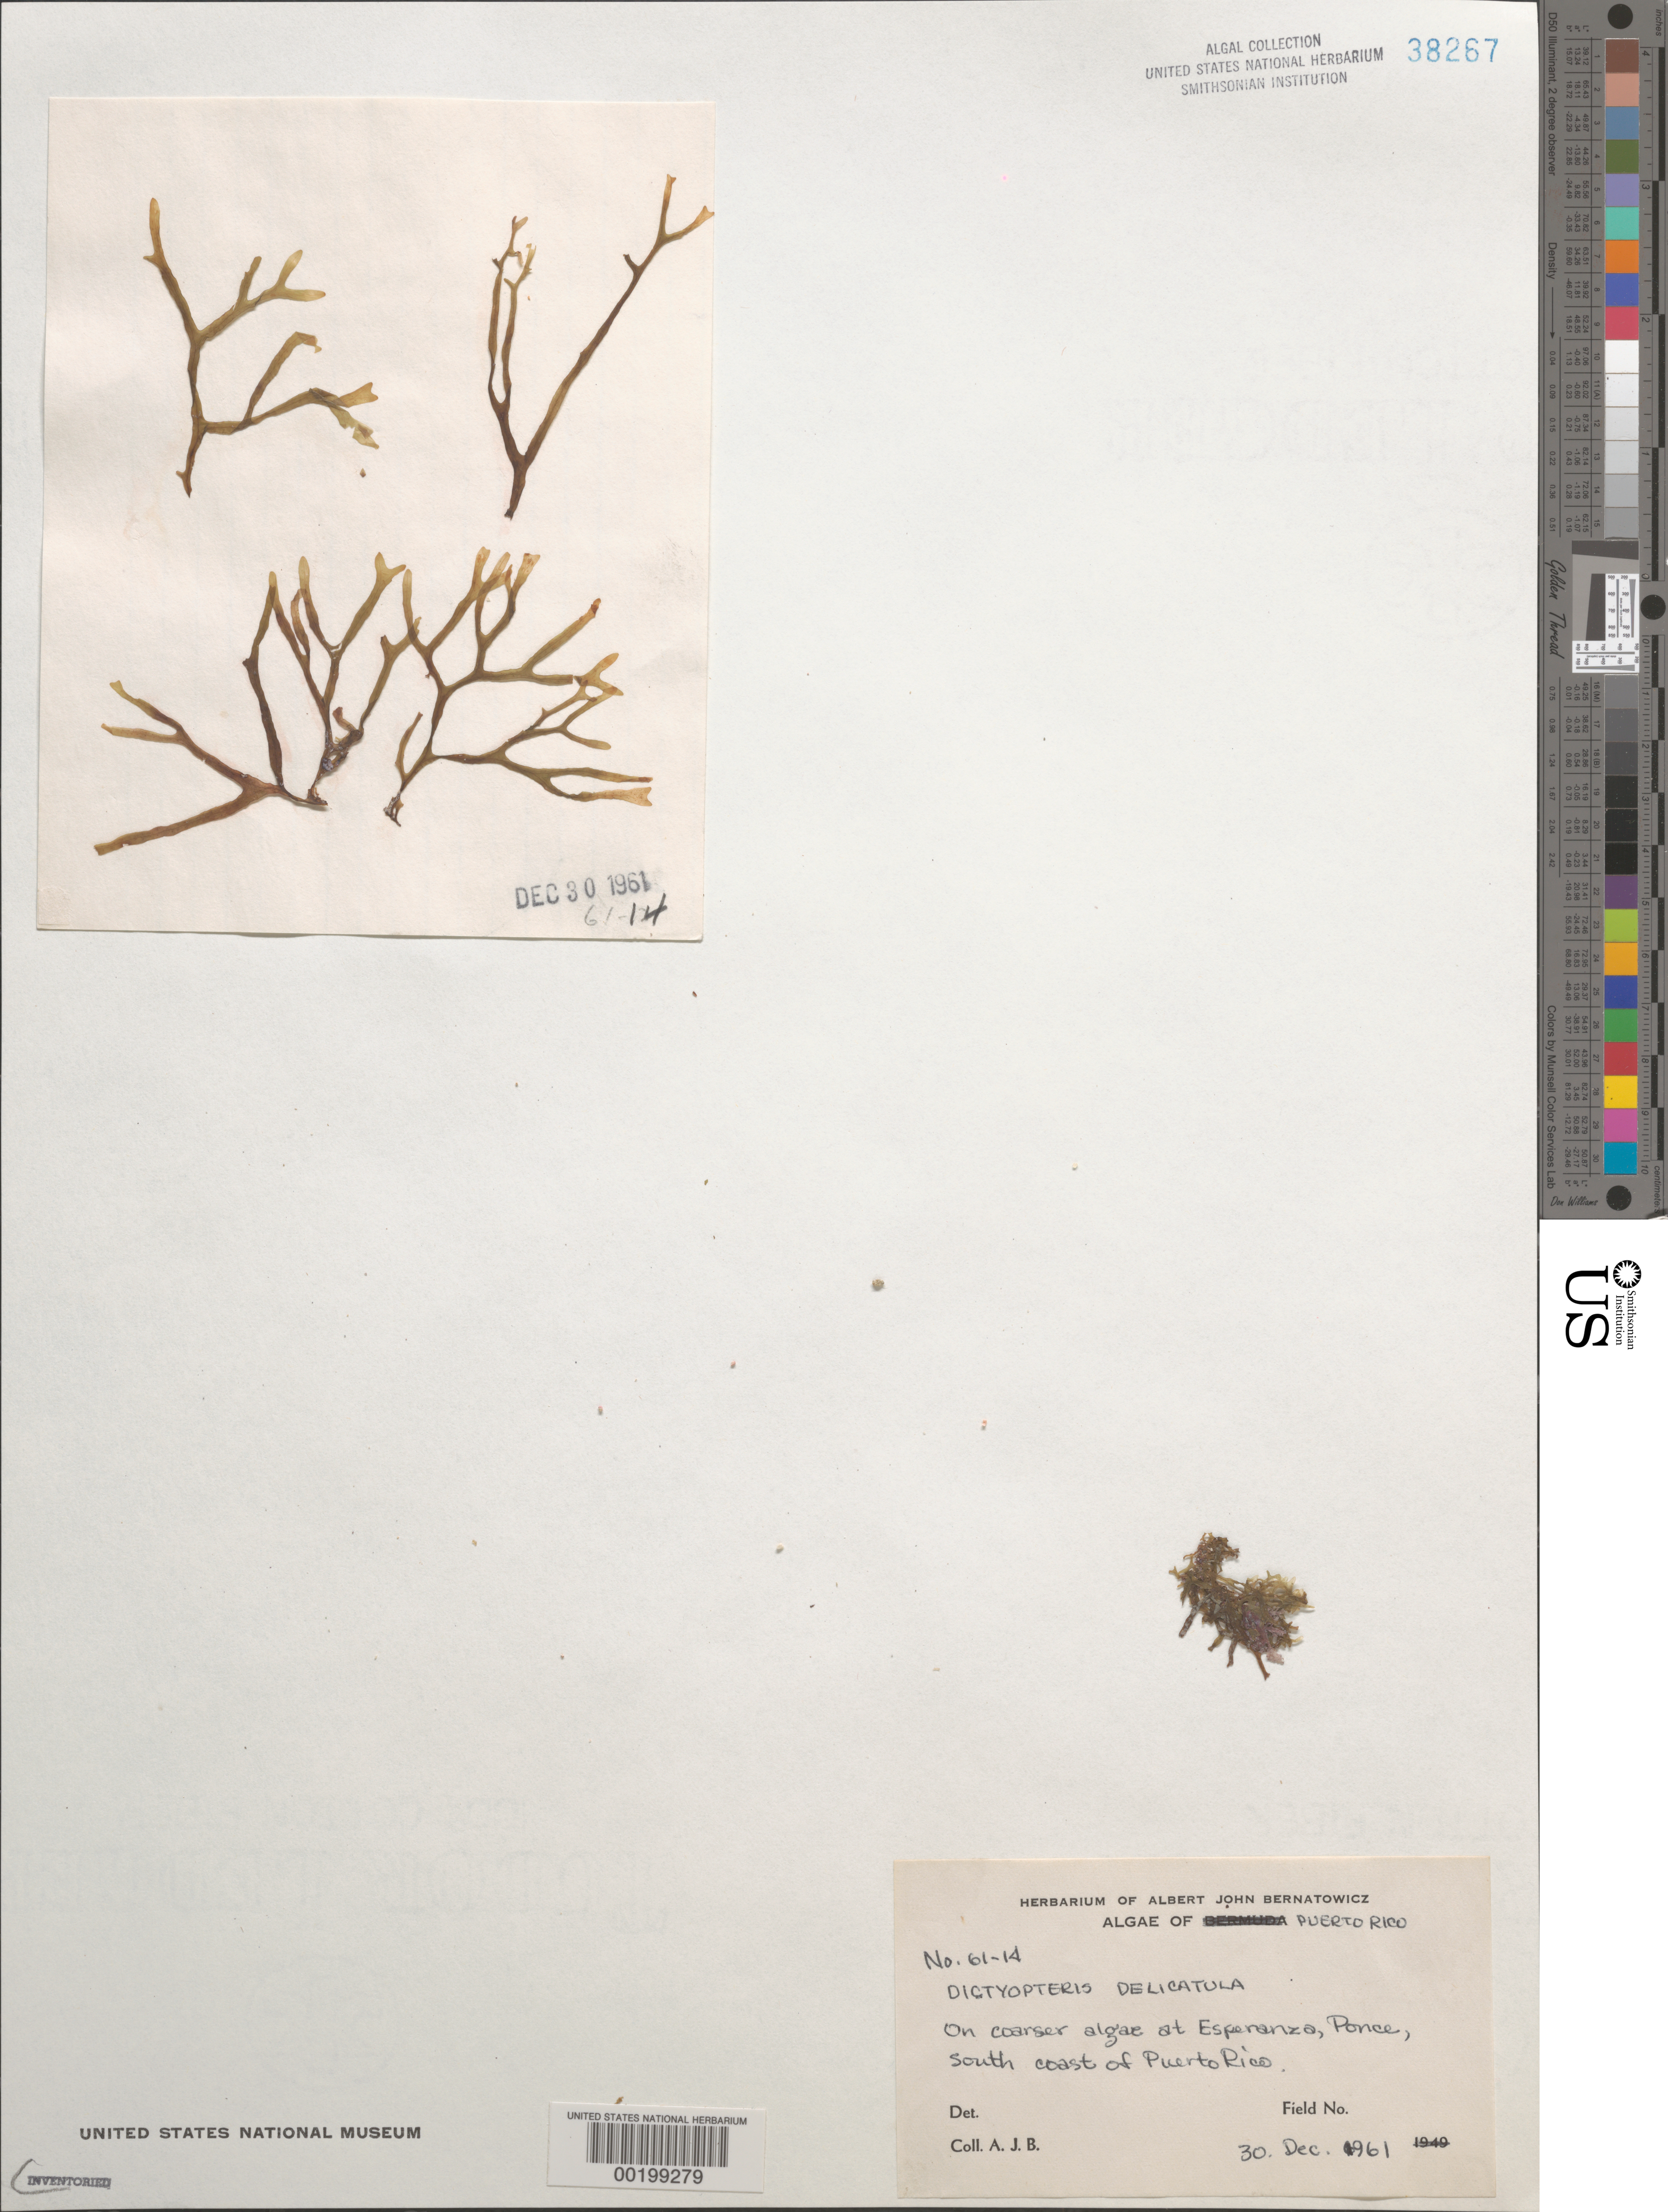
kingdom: Chromista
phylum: Ochrophyta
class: Phaeophyceae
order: Dictyotales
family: Dictyotaceae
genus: Dictyopteris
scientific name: Dictyopteris delicatula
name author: J.V.Lamouroux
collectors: A. Bernatowicz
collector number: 61-14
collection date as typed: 30 Dec 1961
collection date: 1961-12-30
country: Puerto Rico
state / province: Ponce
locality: Esperanza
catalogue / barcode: US 38267